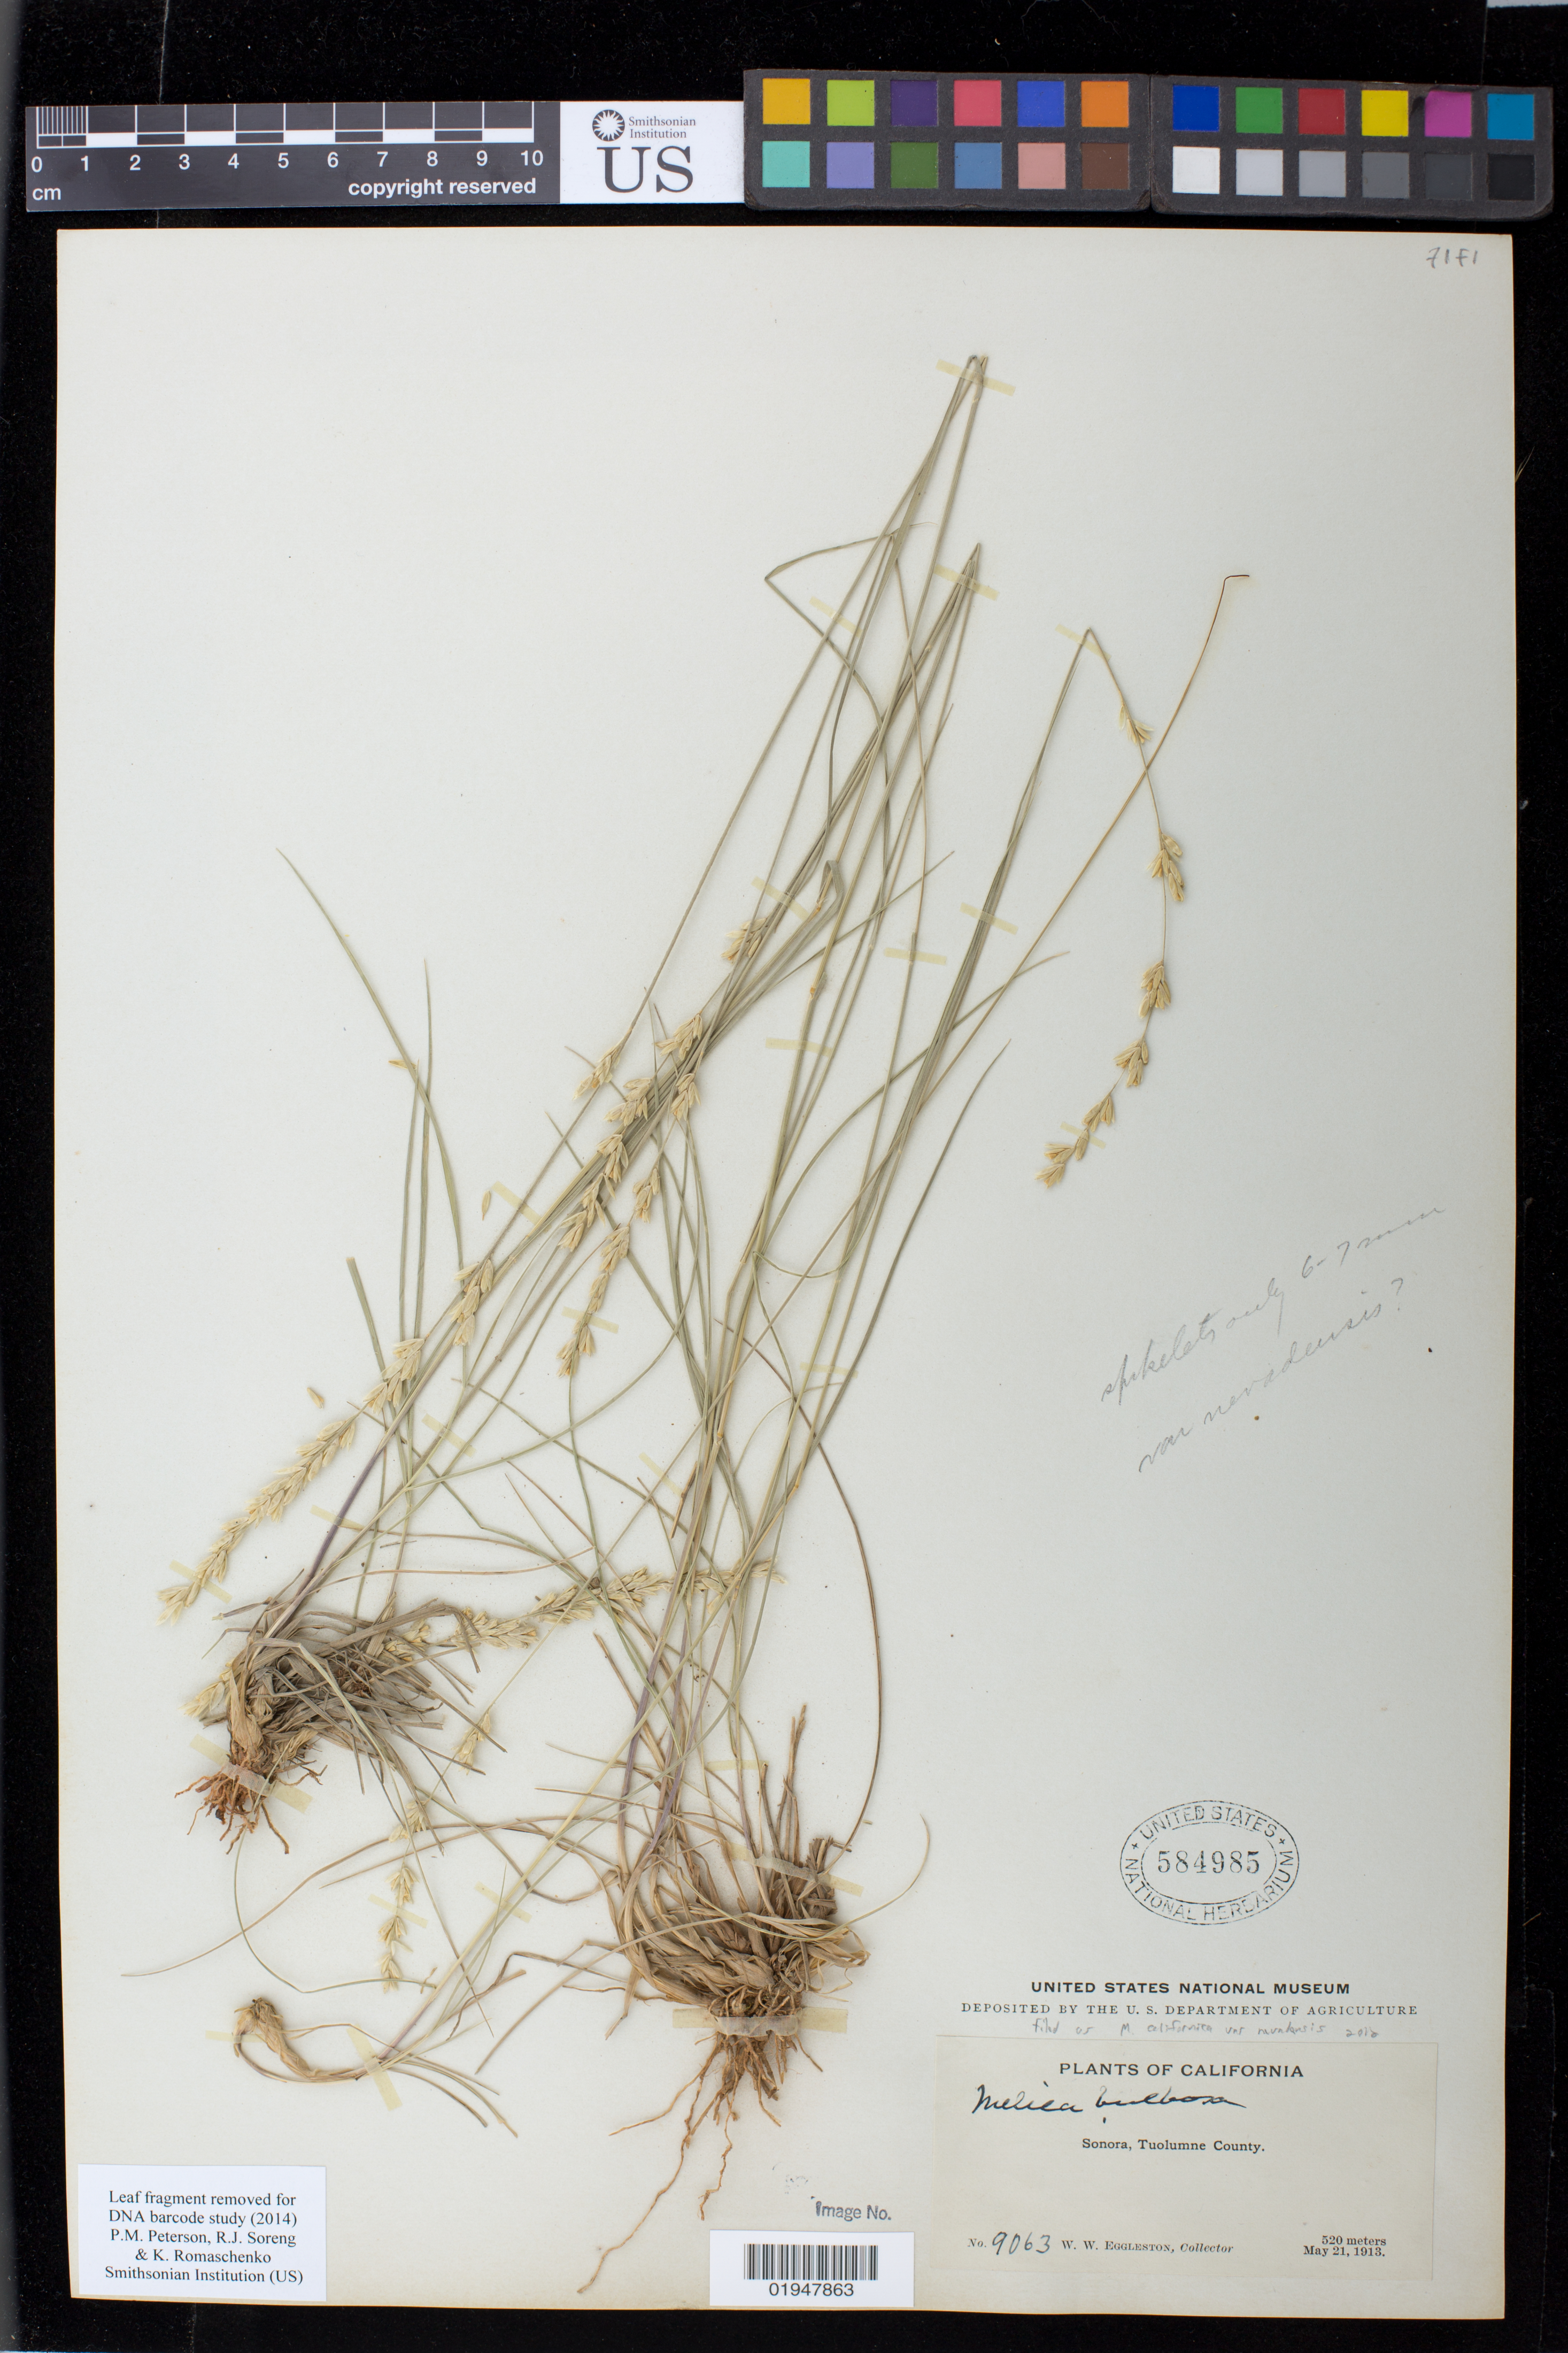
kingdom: Plantae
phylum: Tracheophyta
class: Liliopsida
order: Poales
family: Poaceae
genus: Melica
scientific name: Melica californica var. nevadensis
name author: Boyle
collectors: W. W. Eggleston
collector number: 9063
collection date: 1913-05-21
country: United States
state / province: California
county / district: Tuolumne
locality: Sonora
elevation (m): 520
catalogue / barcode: US 584985